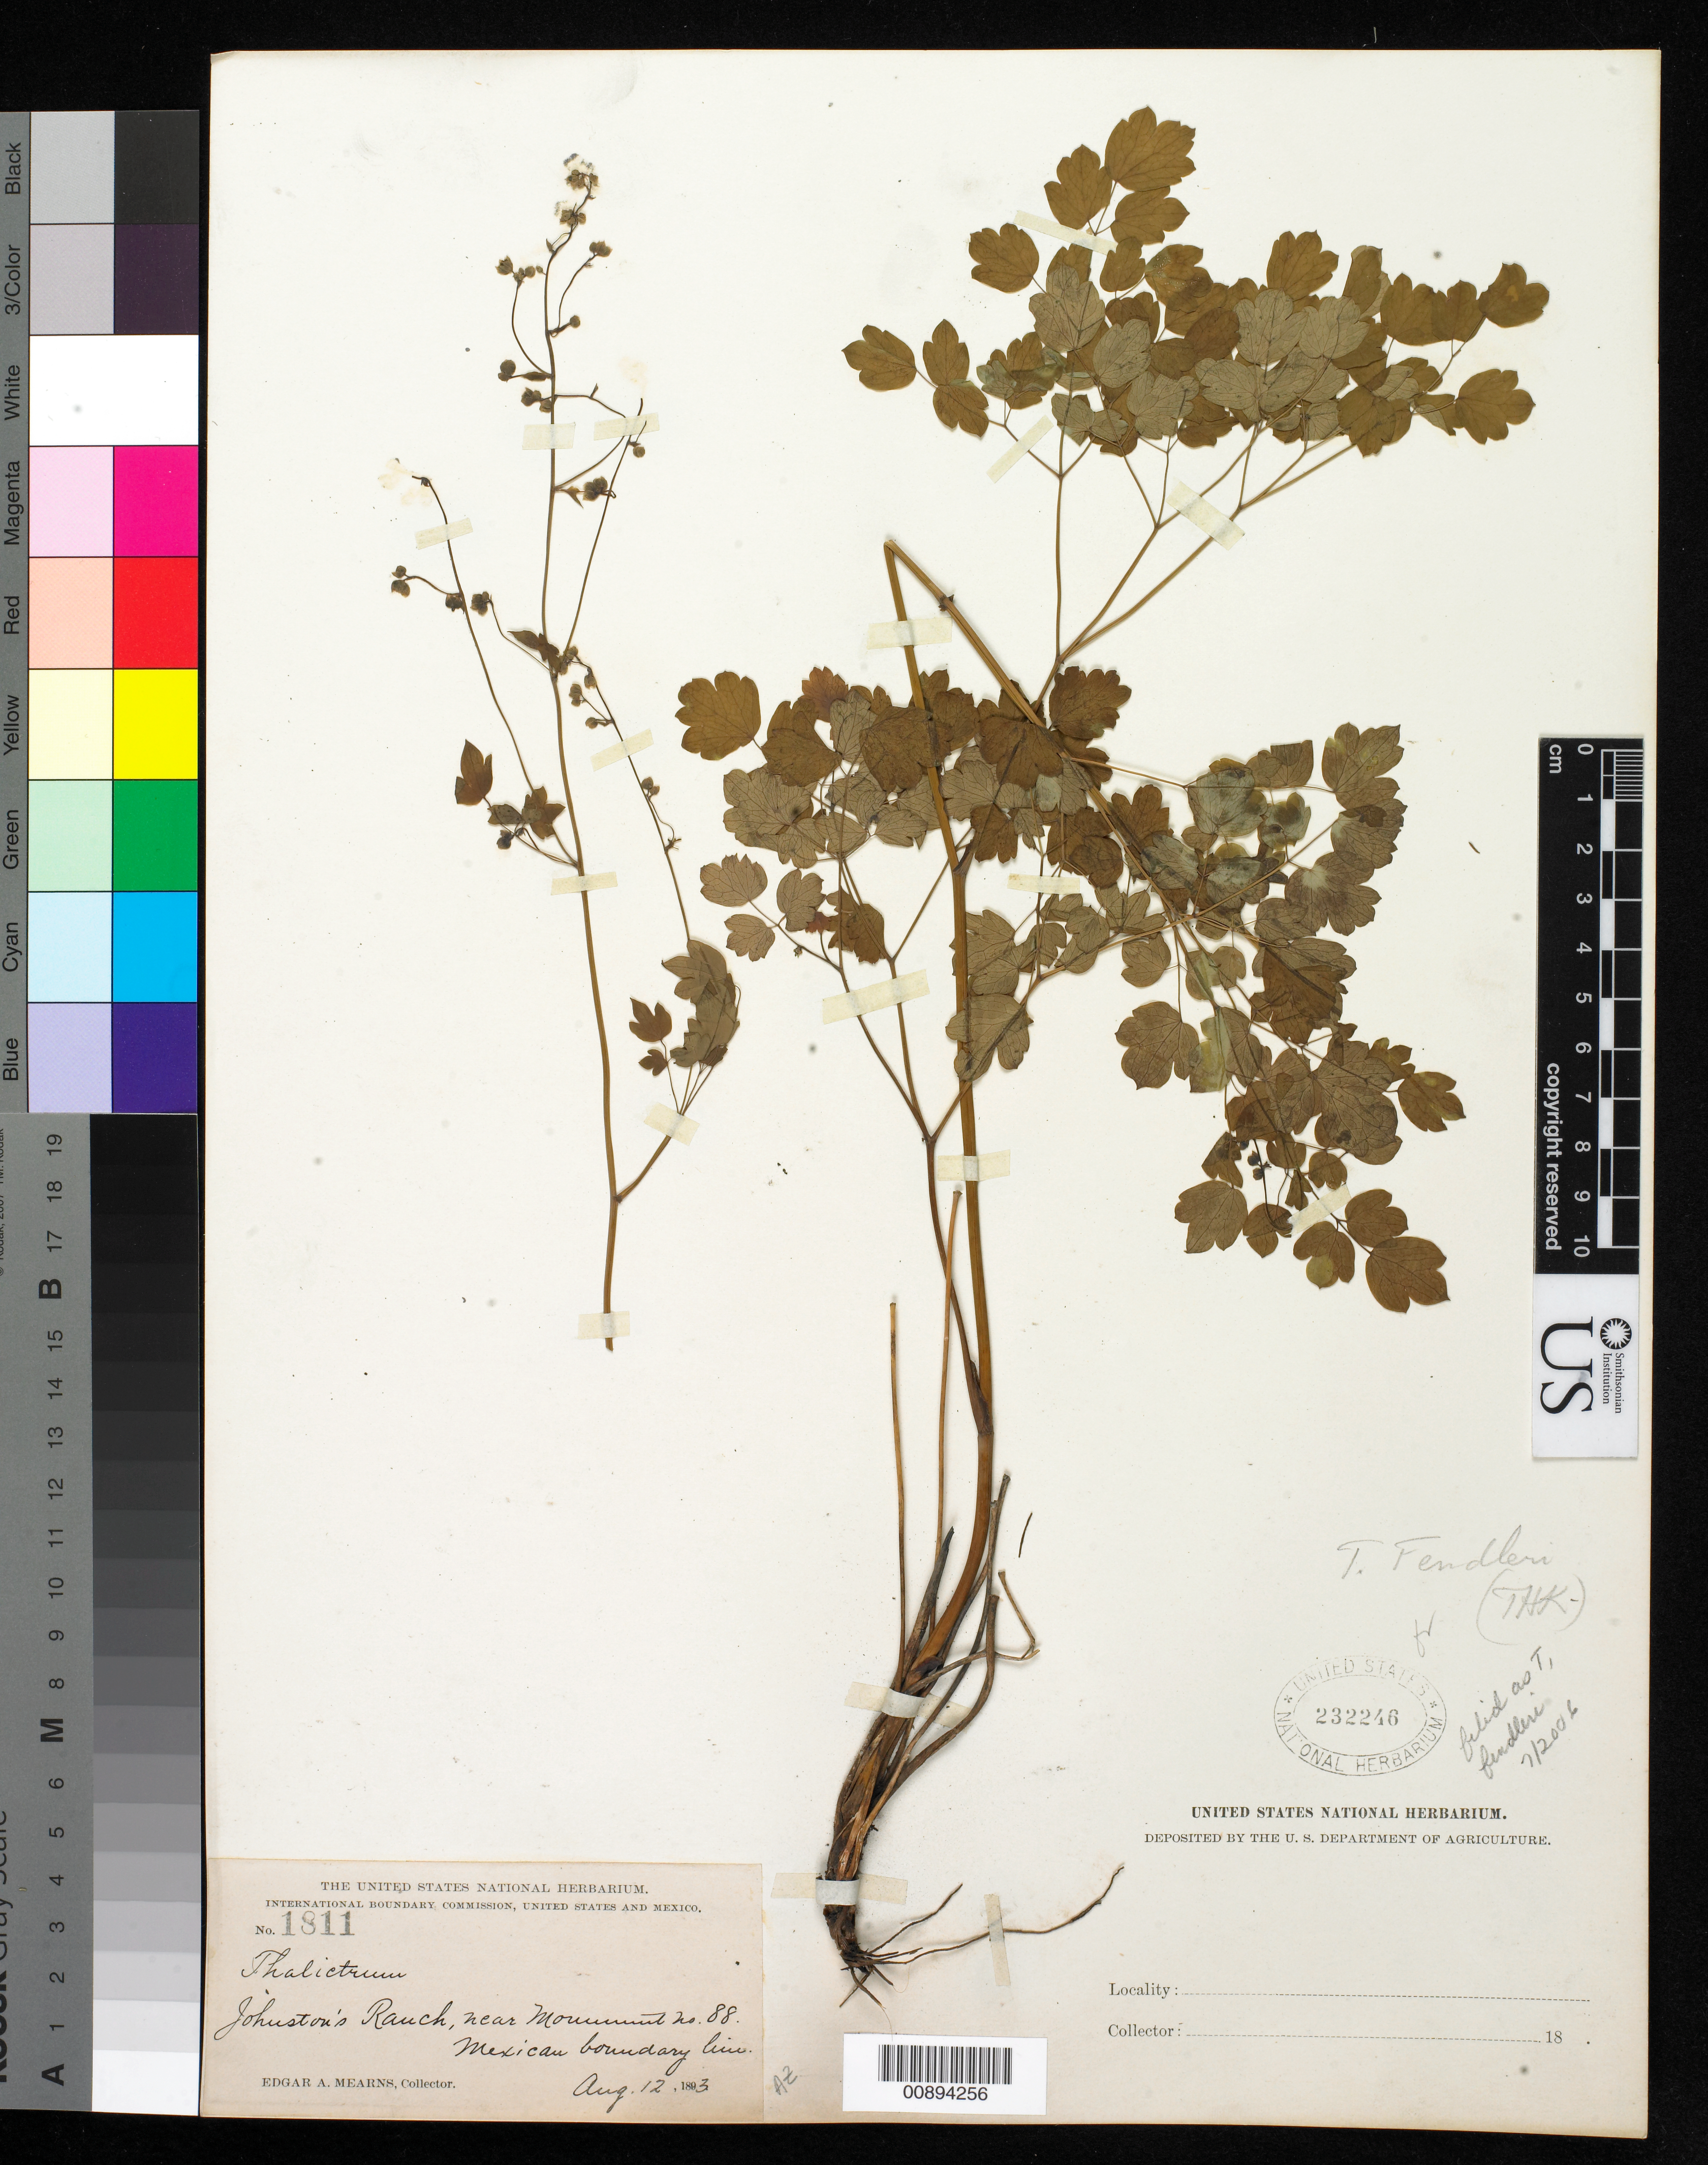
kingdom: Plantae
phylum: Tracheophyta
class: Magnoliopsida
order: Ranunculales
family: Ranunculaceae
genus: Thalictrum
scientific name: Thalictrum fendleri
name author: Engelm. ex A. Gray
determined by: Kearney, T. H.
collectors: E. A. Mearns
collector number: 1811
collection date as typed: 12 Aug 1893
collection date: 1893-08-12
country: United States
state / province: Arizona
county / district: Cochise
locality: Johnston's Ranch, near Monument no. 88. Mexican Boundary Line.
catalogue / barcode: US 232246